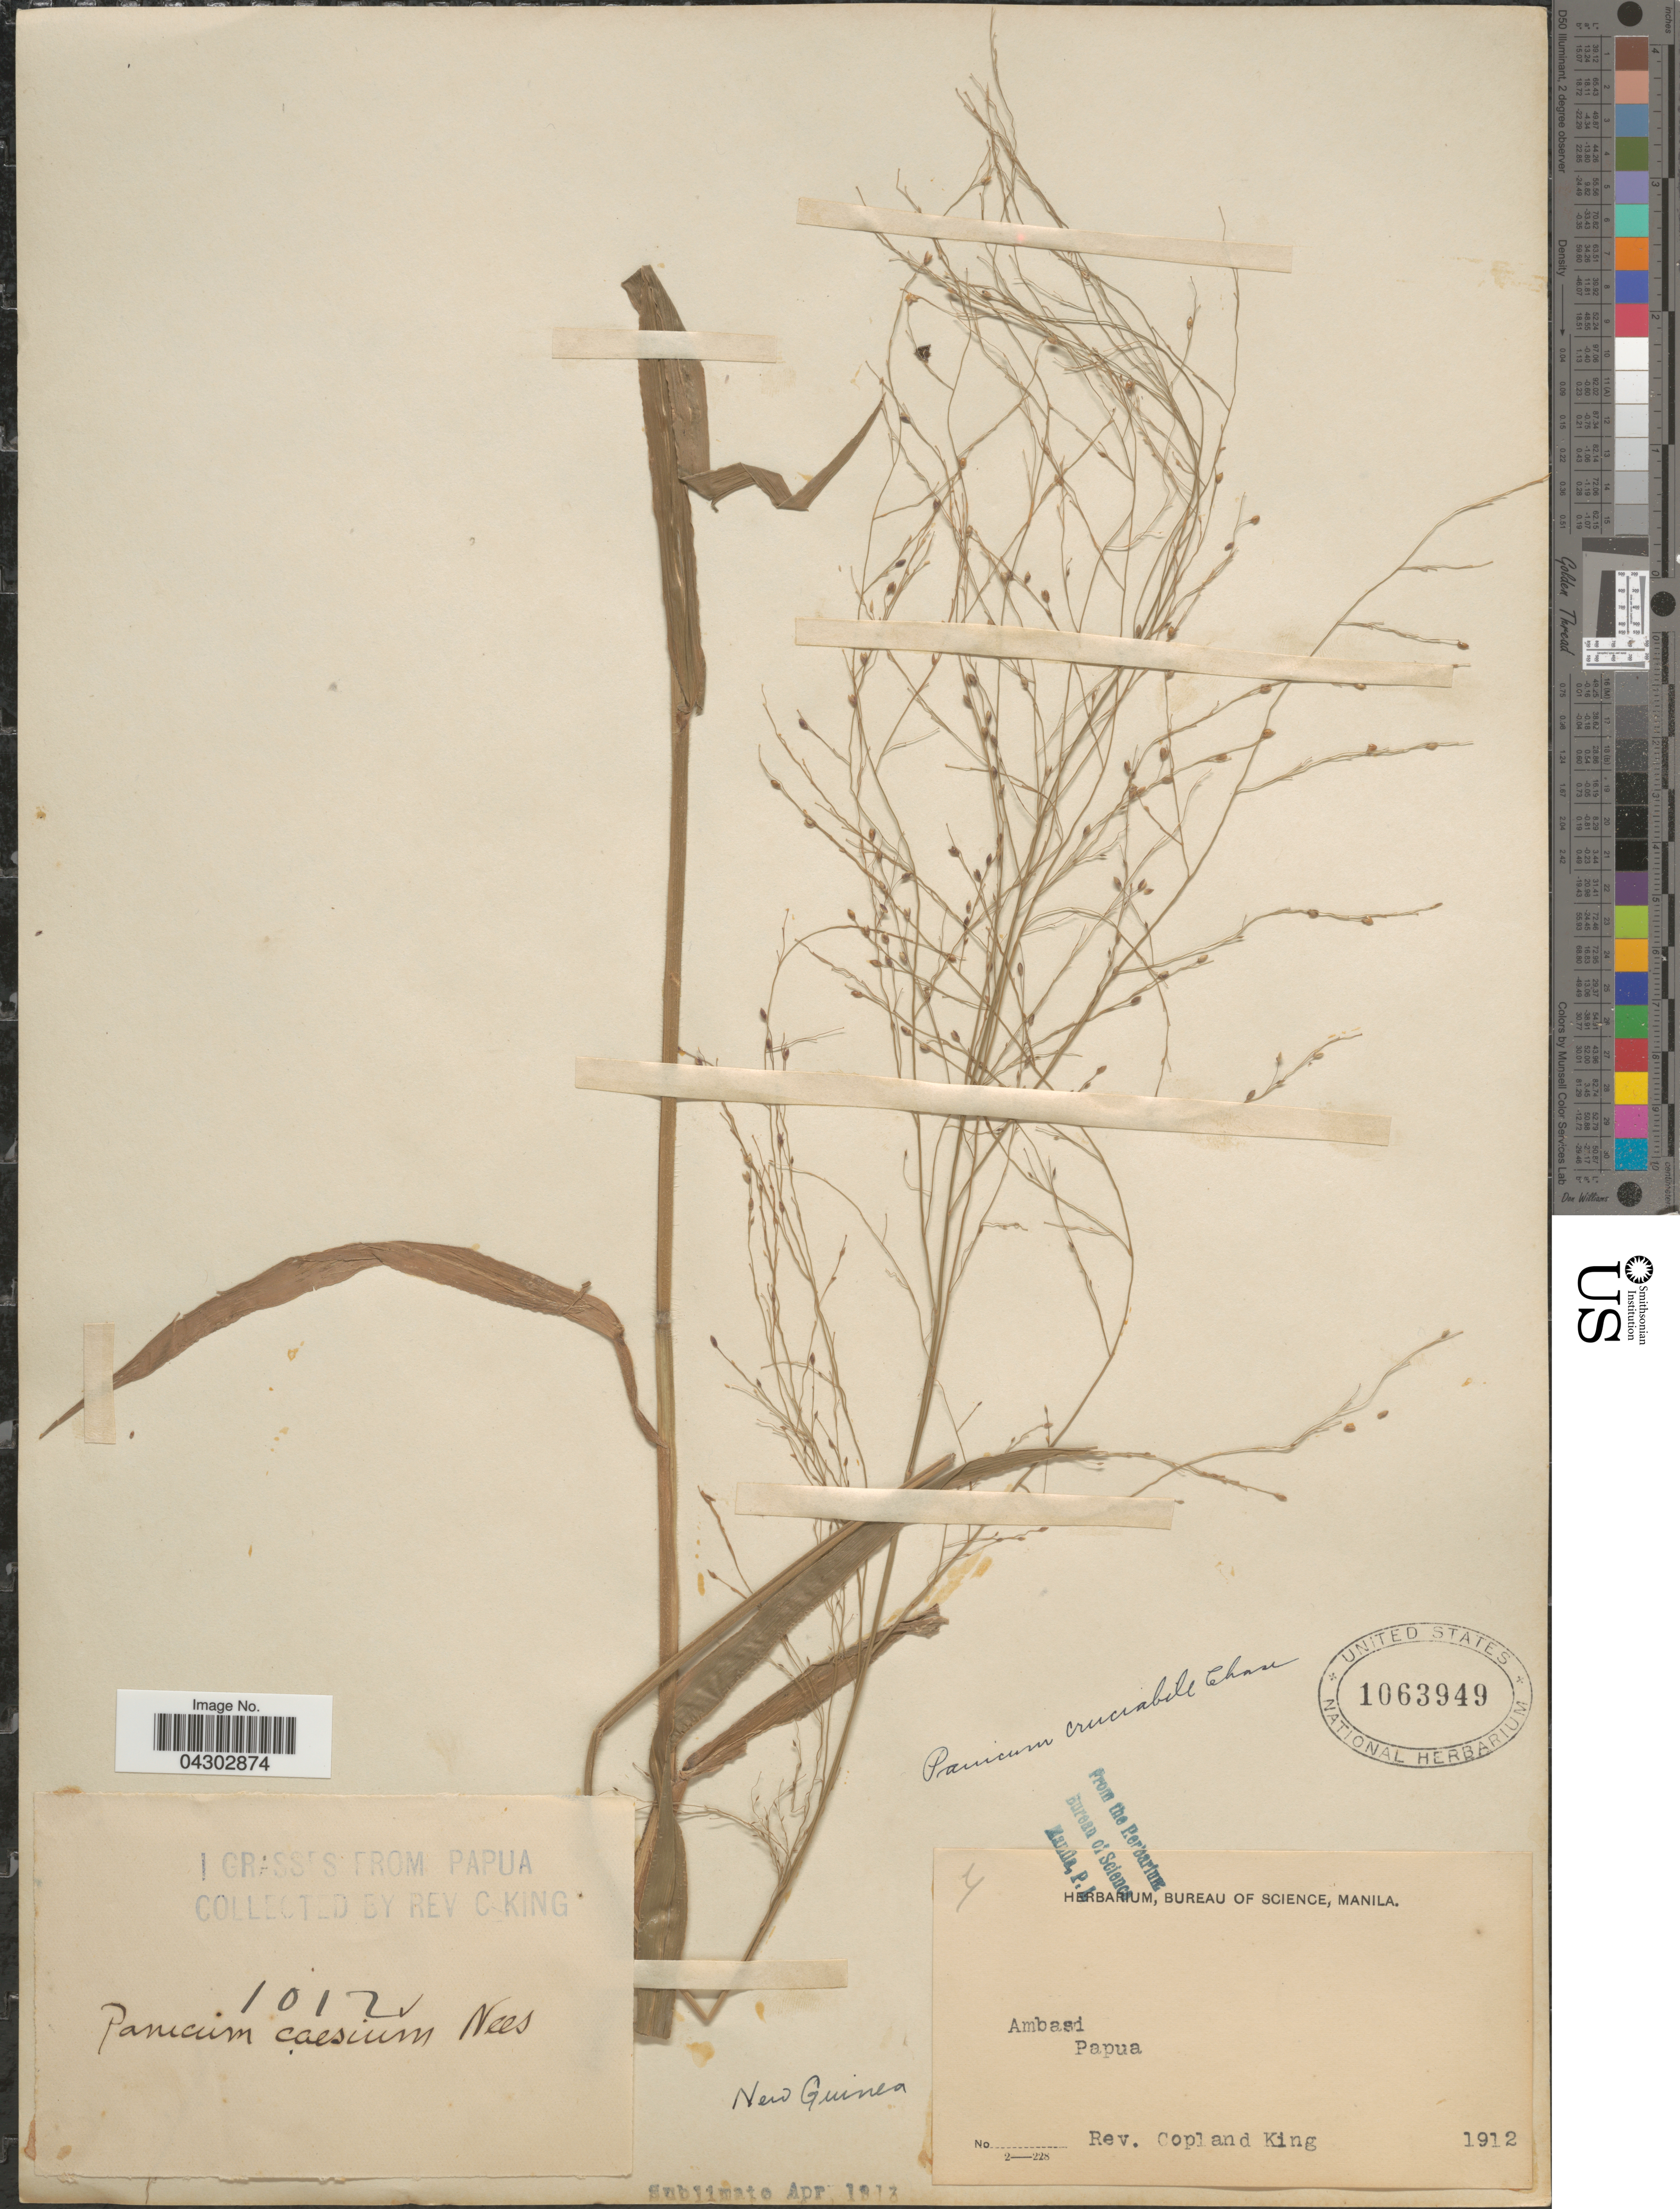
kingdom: Plantae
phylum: Tracheophyta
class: Liliopsida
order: Poales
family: Poaceae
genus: Panicum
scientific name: Panicum luzonense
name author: J. Presl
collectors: C. King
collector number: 1012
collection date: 1912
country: Papua New Guinea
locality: Ambasi.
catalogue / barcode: US 1063949